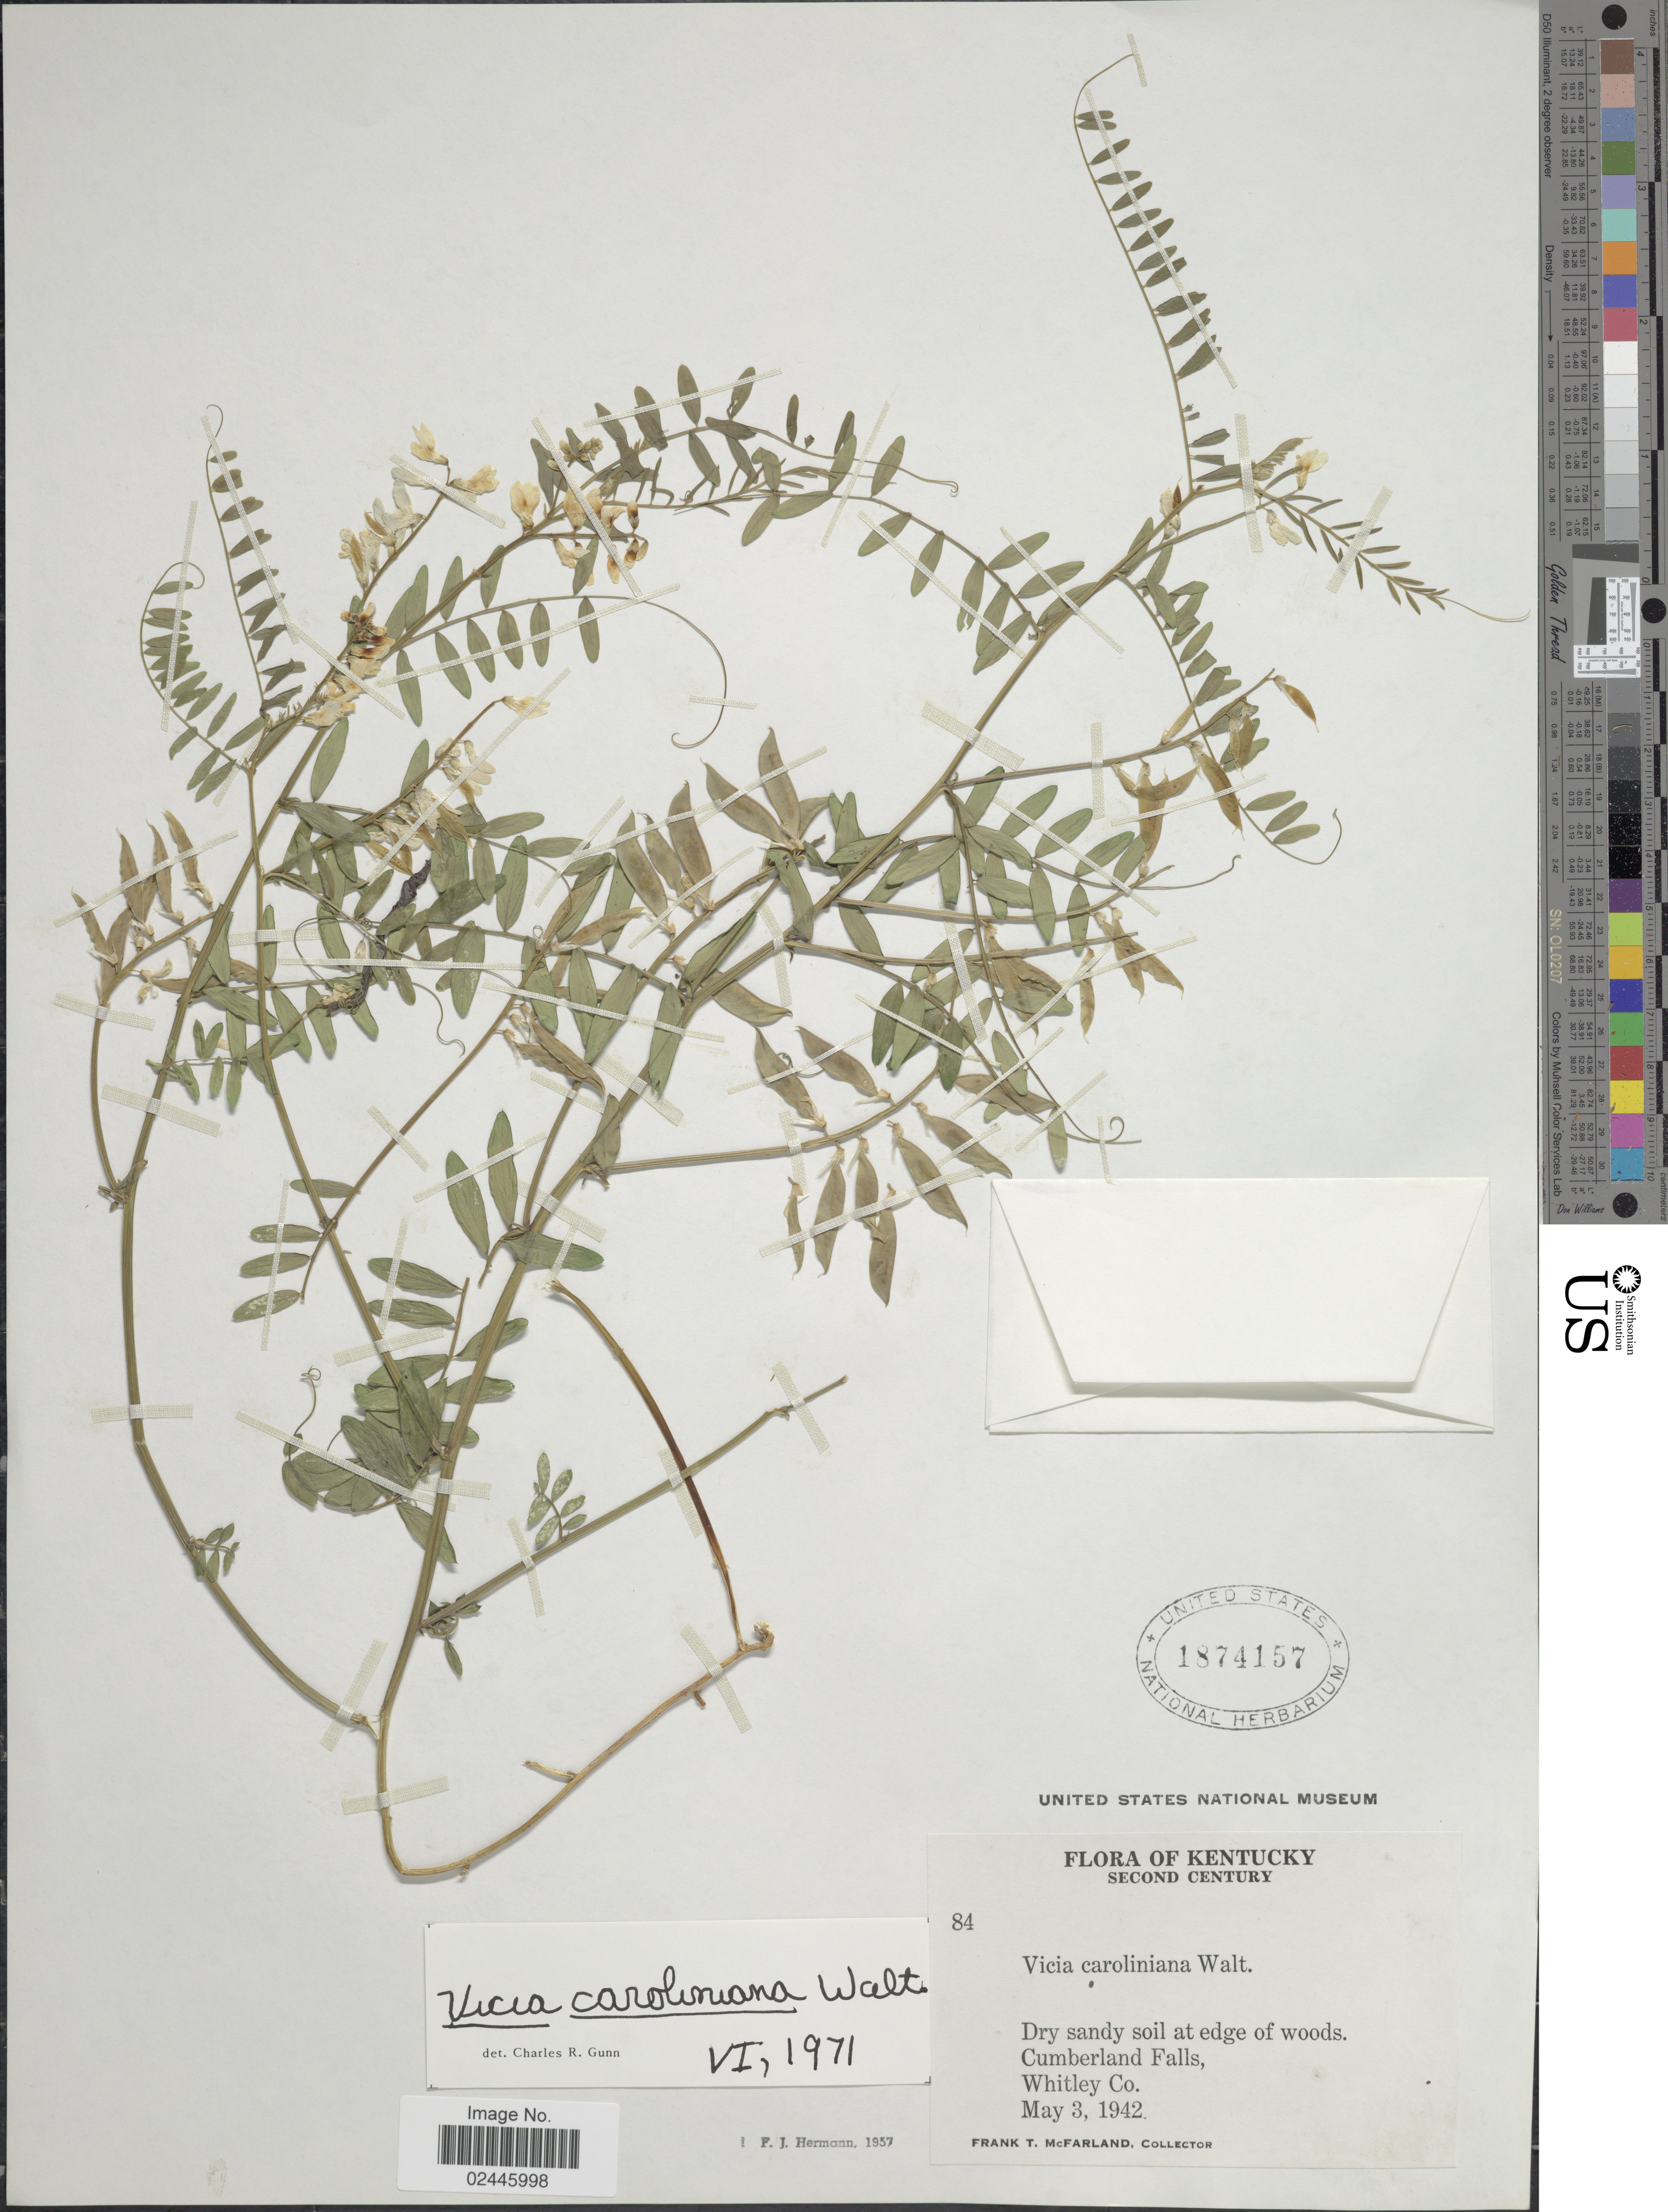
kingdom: Plantae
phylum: Tracheophyta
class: Magnoliopsida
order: Fabales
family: Fabaceae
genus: Vicia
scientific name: Vicia caroliniana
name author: Walter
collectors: F. McFarland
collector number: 84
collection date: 1942-05-03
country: United States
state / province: Kentucky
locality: Second Century, dry sandy soil at edge of woods, Cumberland Falls, Whitley Co.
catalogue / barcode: US 1874157